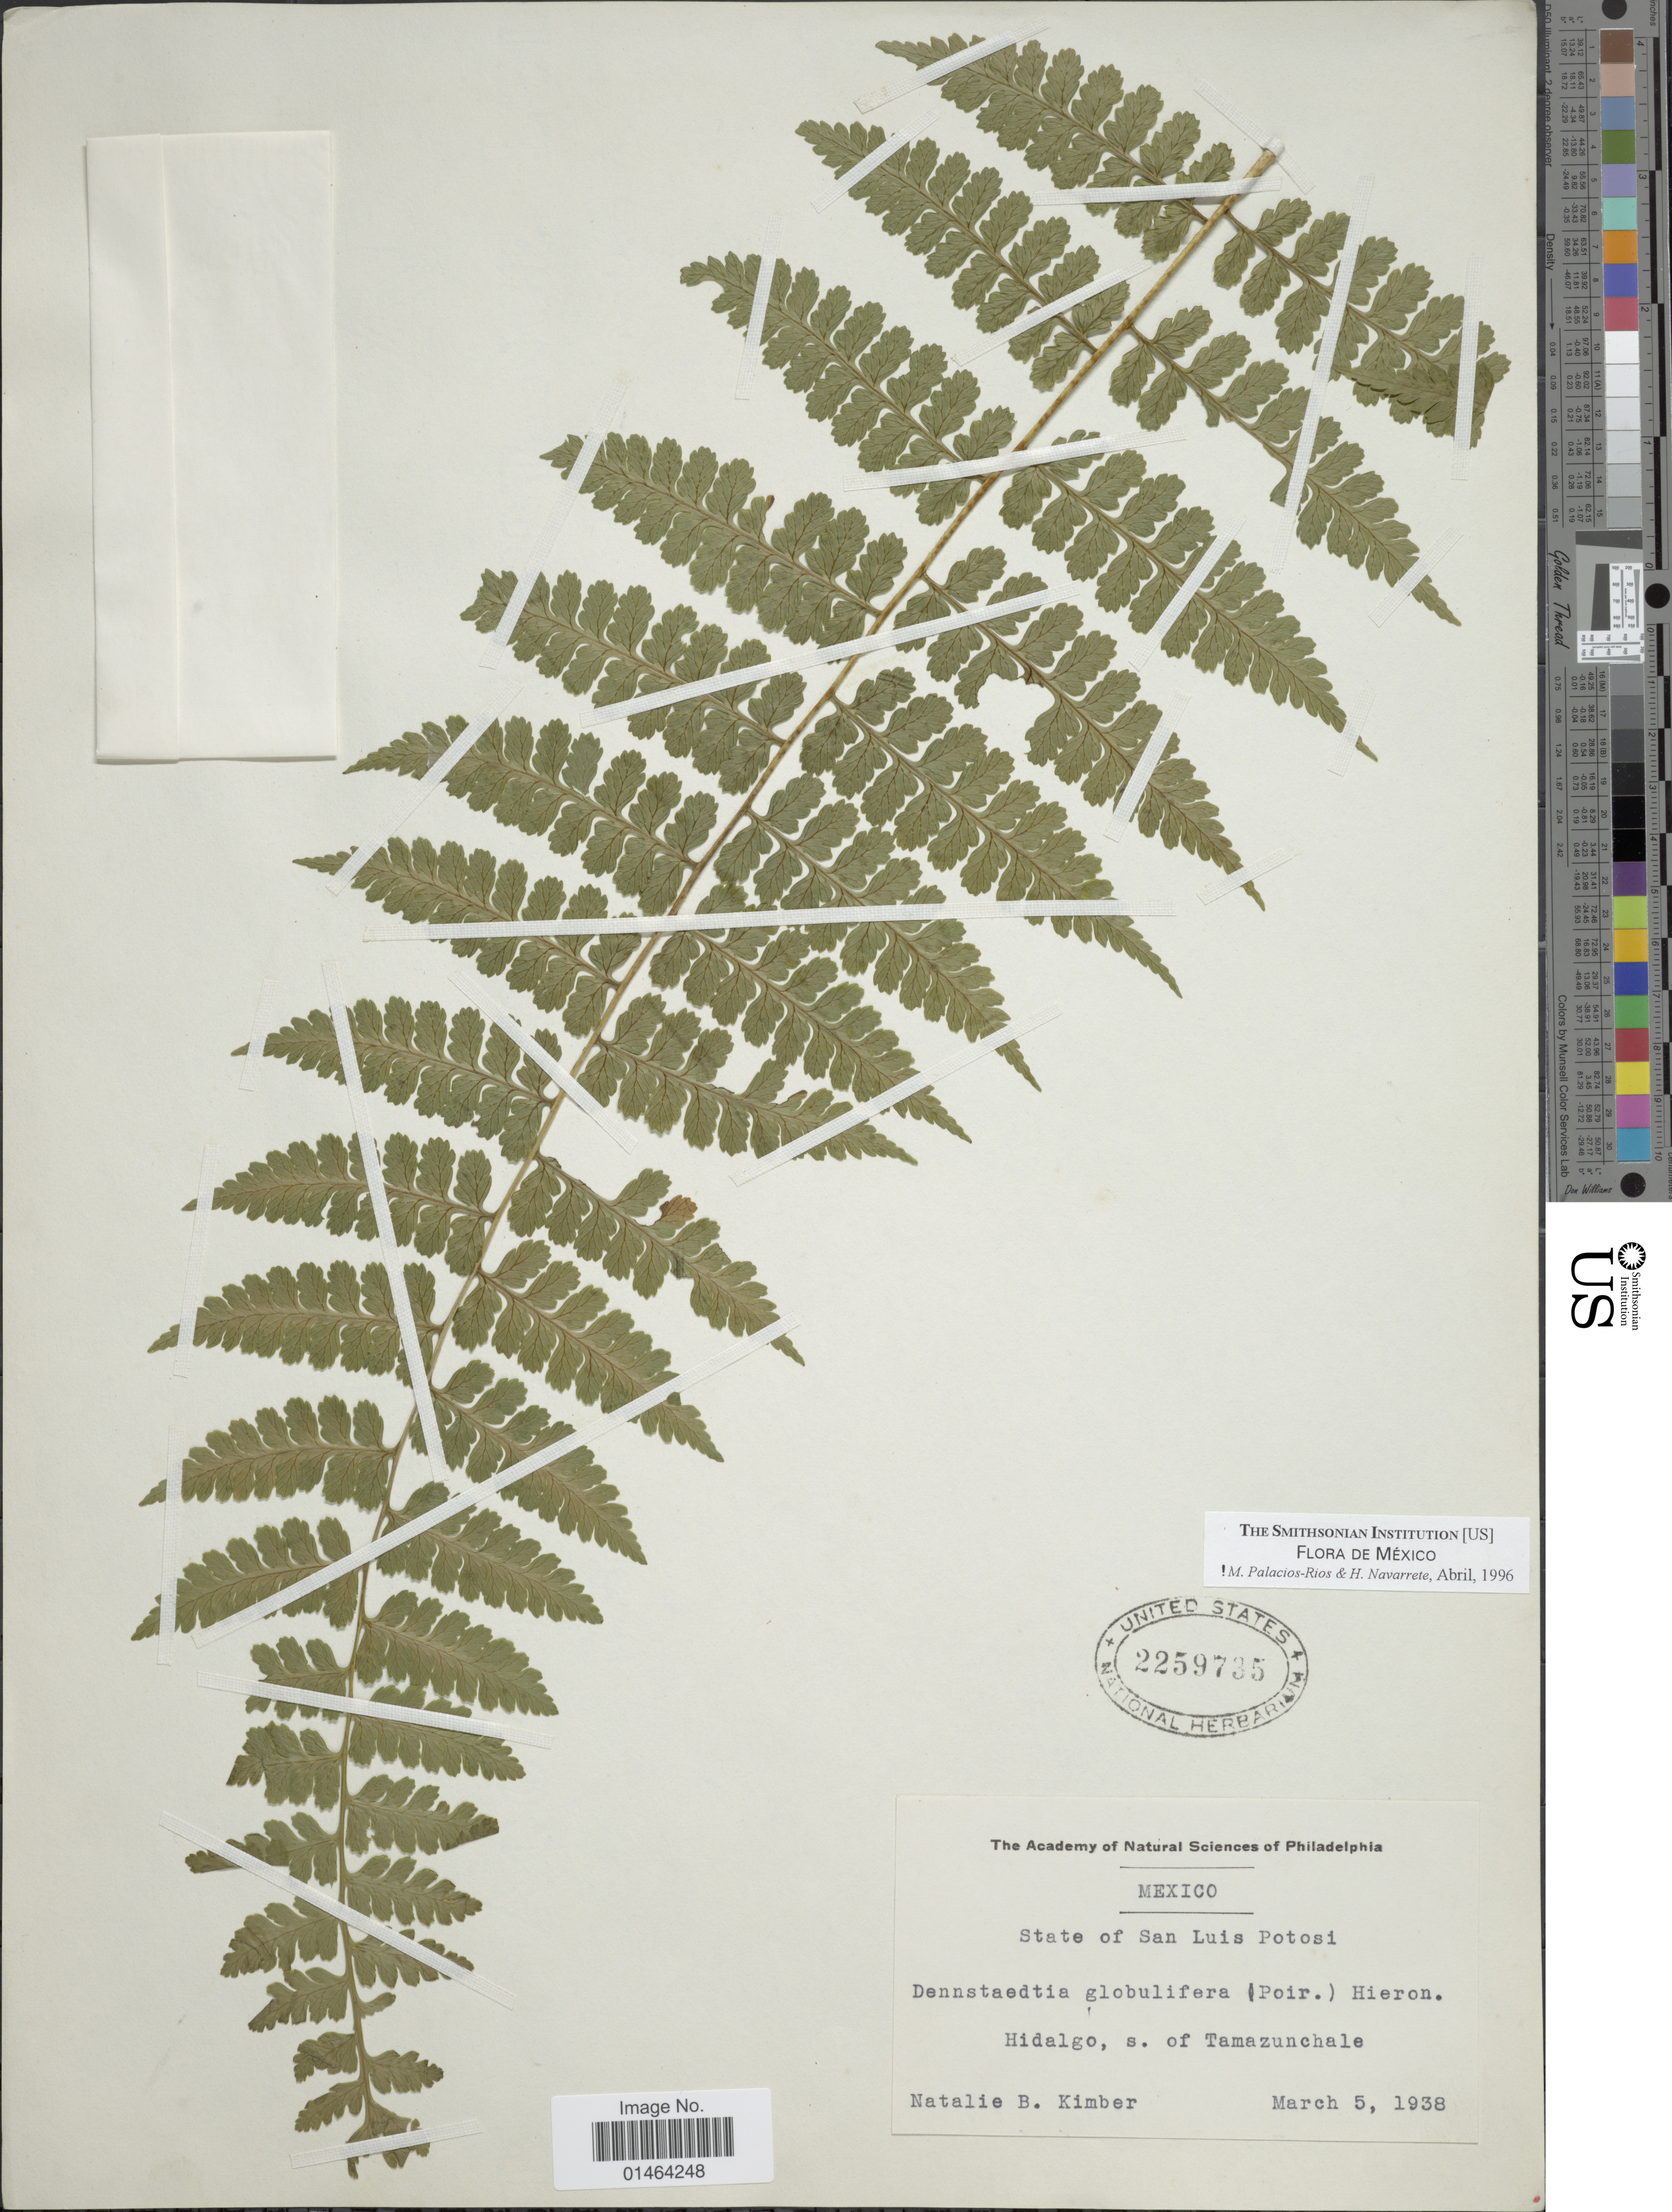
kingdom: Plantae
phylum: Tracheophyta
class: Polypodiopsida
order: Polypodiales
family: Dennstaedtiaceae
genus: Dennstaedtia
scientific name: Dennstaedtia globulifera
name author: (Poir.) Hieron.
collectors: N. Kimber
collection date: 1938-03-05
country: Mexico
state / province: Hidalgo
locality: State of San Luis Potosi. S. of Tamazunchale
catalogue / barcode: US 2259735